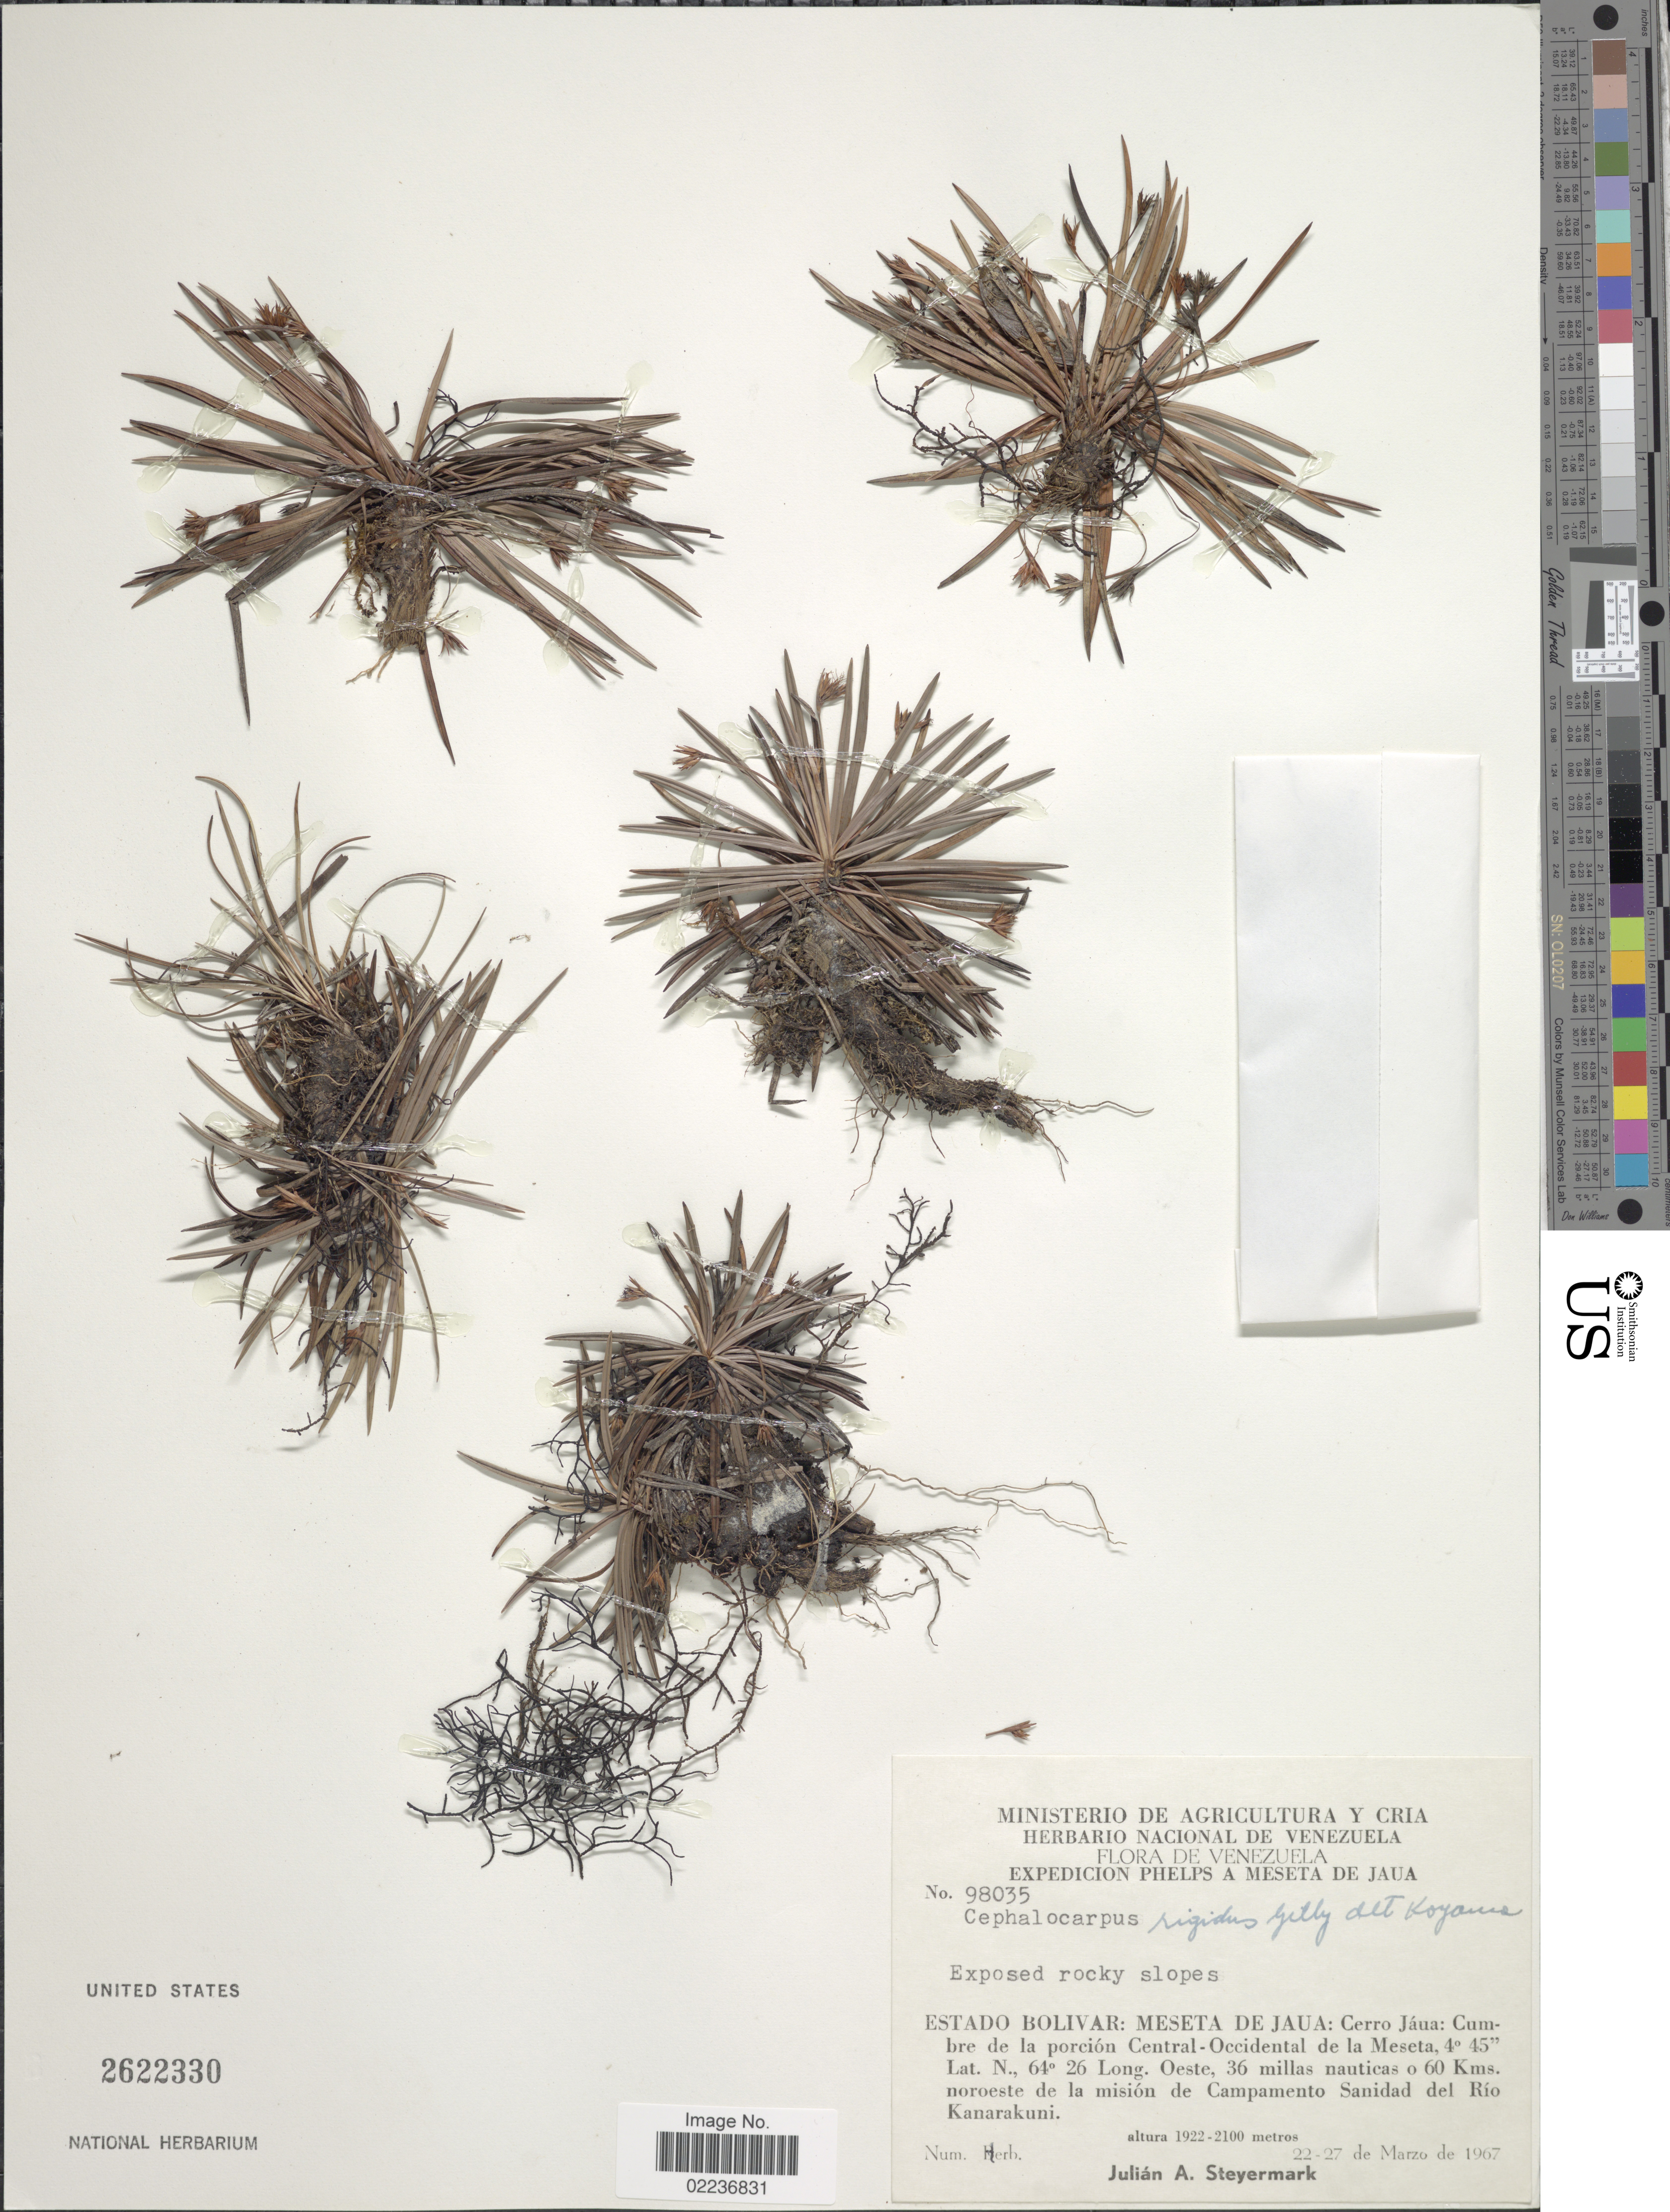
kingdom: Plantae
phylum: Tracheophyta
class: Liliopsida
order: Poales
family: Cyperaceae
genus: Cephalocarpus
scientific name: Cephalocarpus rigidus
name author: Gilly ex Gleason & Killip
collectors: J. Steyermark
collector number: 98035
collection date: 1967-03-22/1967-03-27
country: Venezuela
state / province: Bolivar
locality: Phelps a Meseta de Jaua, on rocky slopes, Meseta de Jaua: Cerro Jaua: Cumre de la porcion Central-Occidental de la Meseta, 36 millas nauticas o 60 Kms. noroeste de la mision de Campamento Sanidad del Rio Kanarakuni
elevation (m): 1922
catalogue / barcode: US 2622330